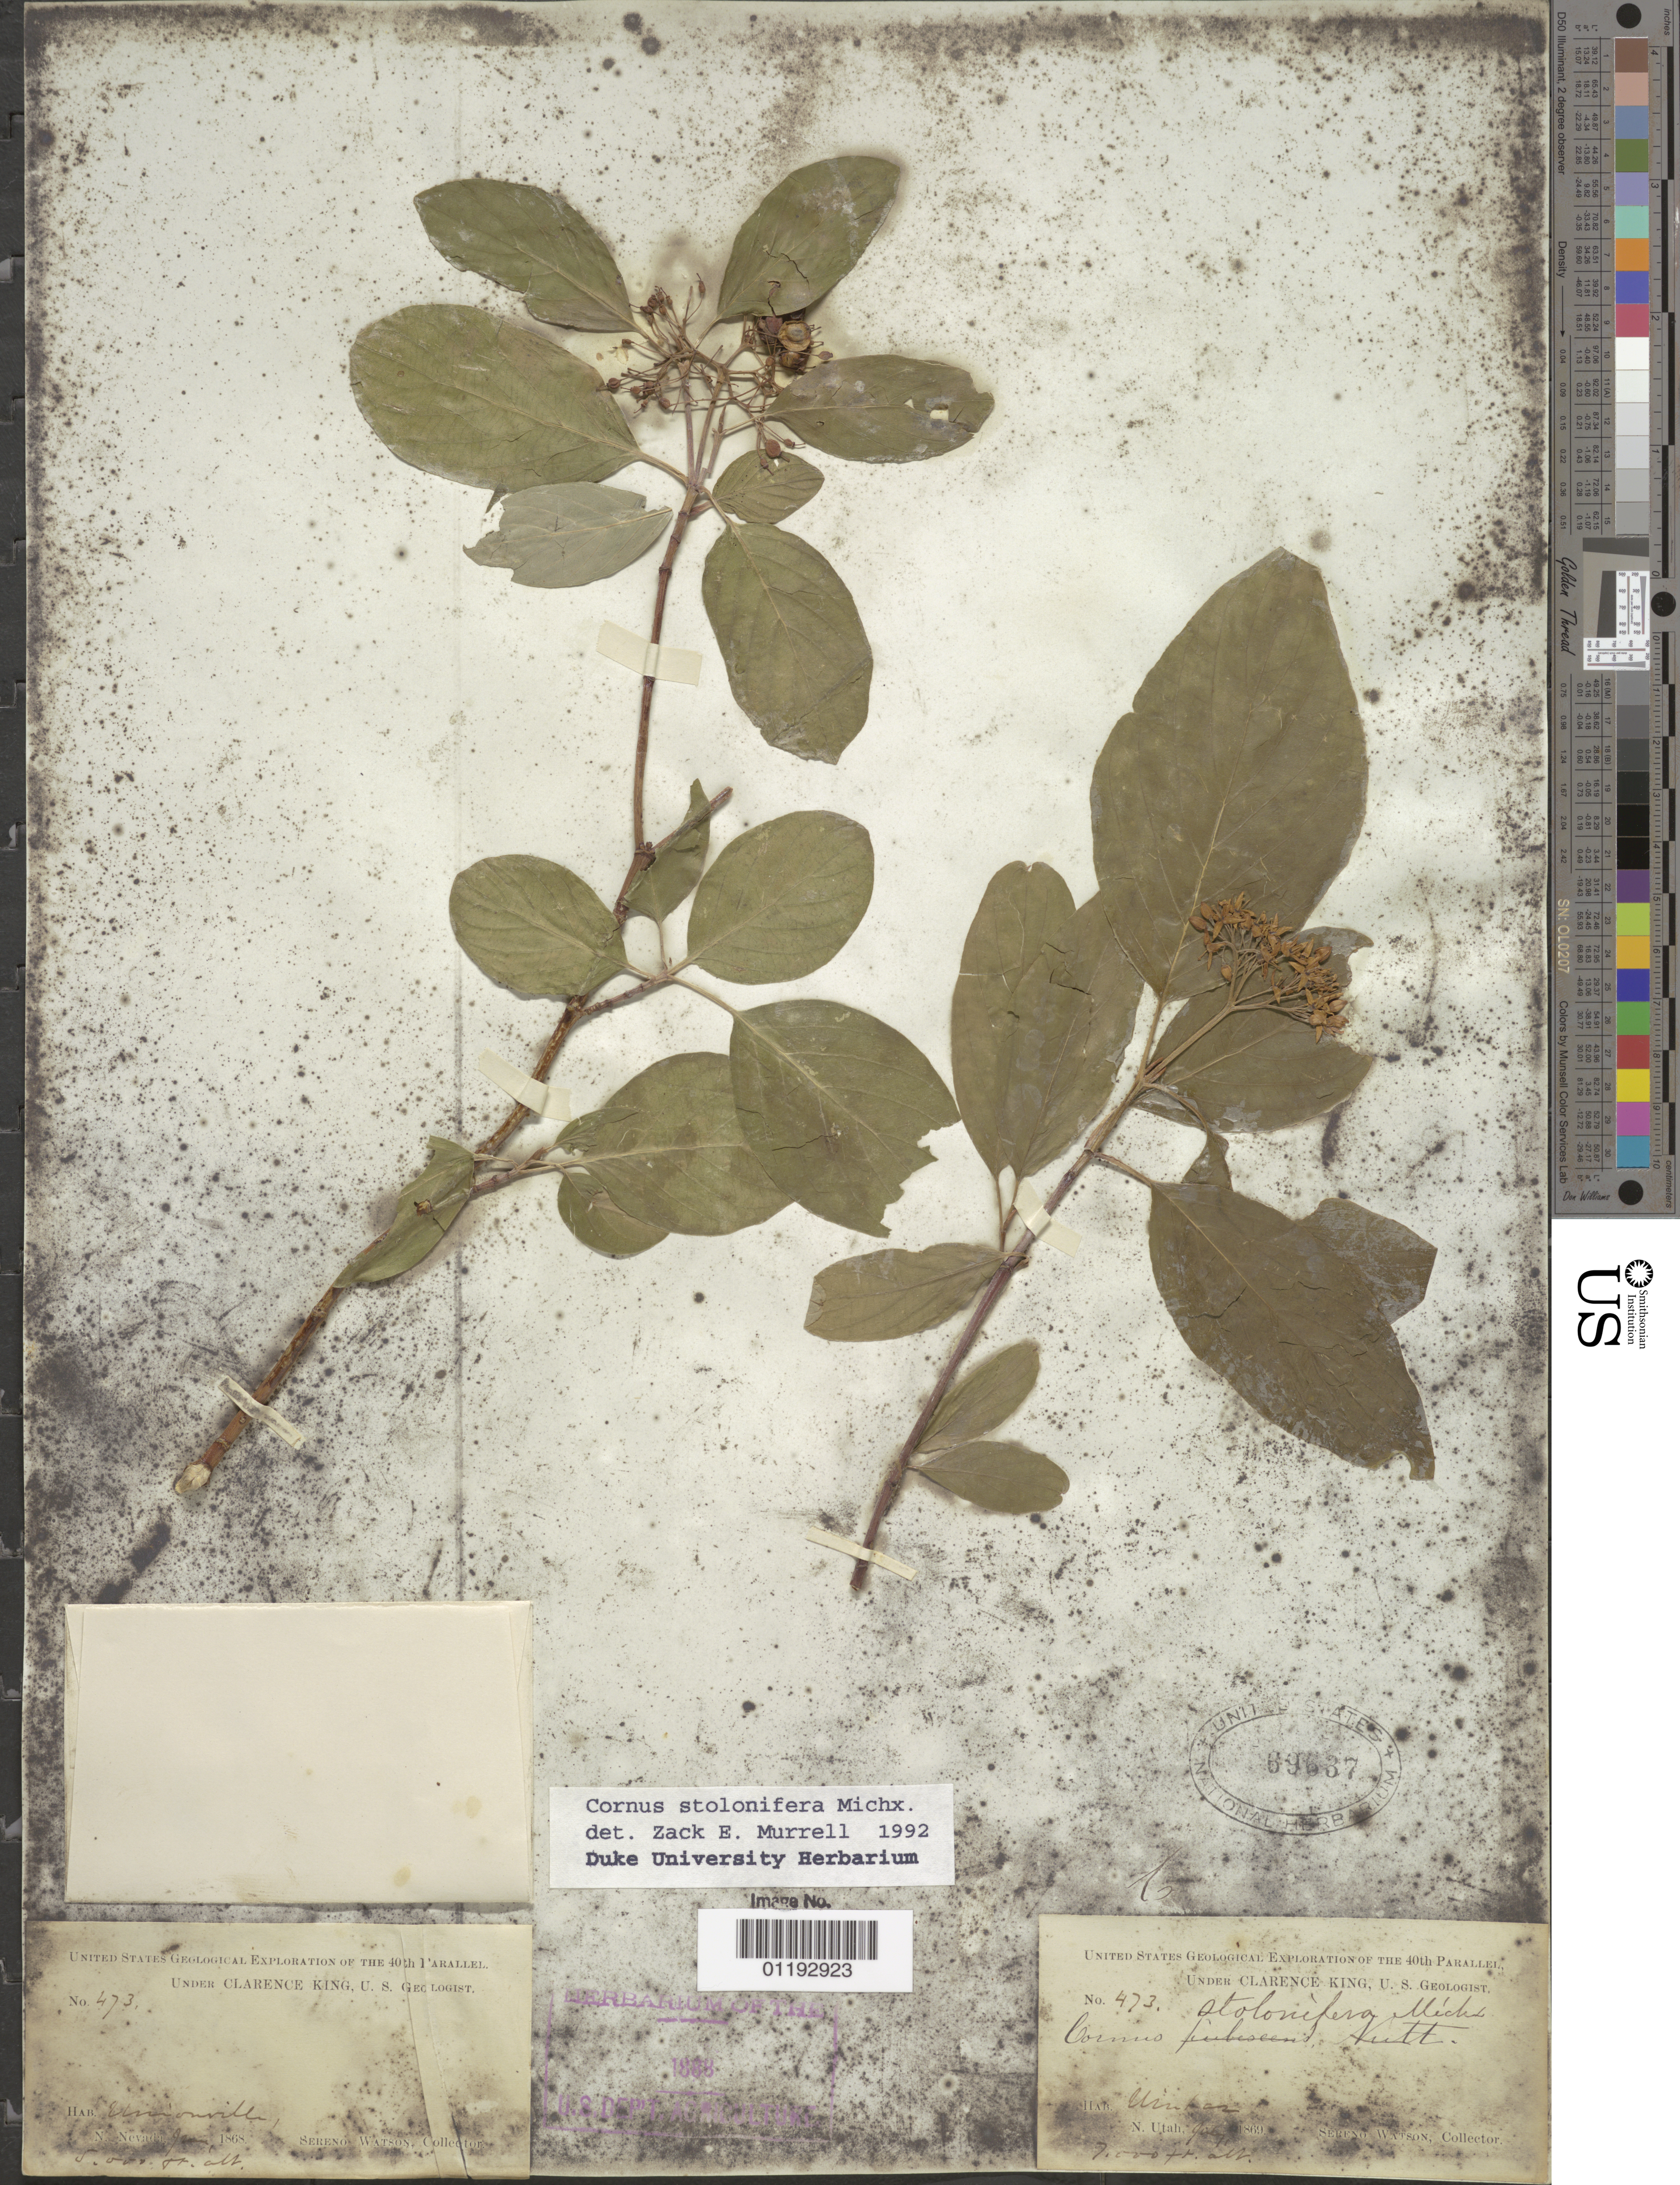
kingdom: Plantae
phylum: Tracheophyta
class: Magnoliopsida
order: Cornales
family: Cornaceae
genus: Cornus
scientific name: Cornus stolonifera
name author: Michx.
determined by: Murrell, Z. E.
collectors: S. Watson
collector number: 473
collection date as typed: Jul 1869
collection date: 1869-07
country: United States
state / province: Utah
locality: Uintas.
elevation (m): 2134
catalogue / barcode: US 69637